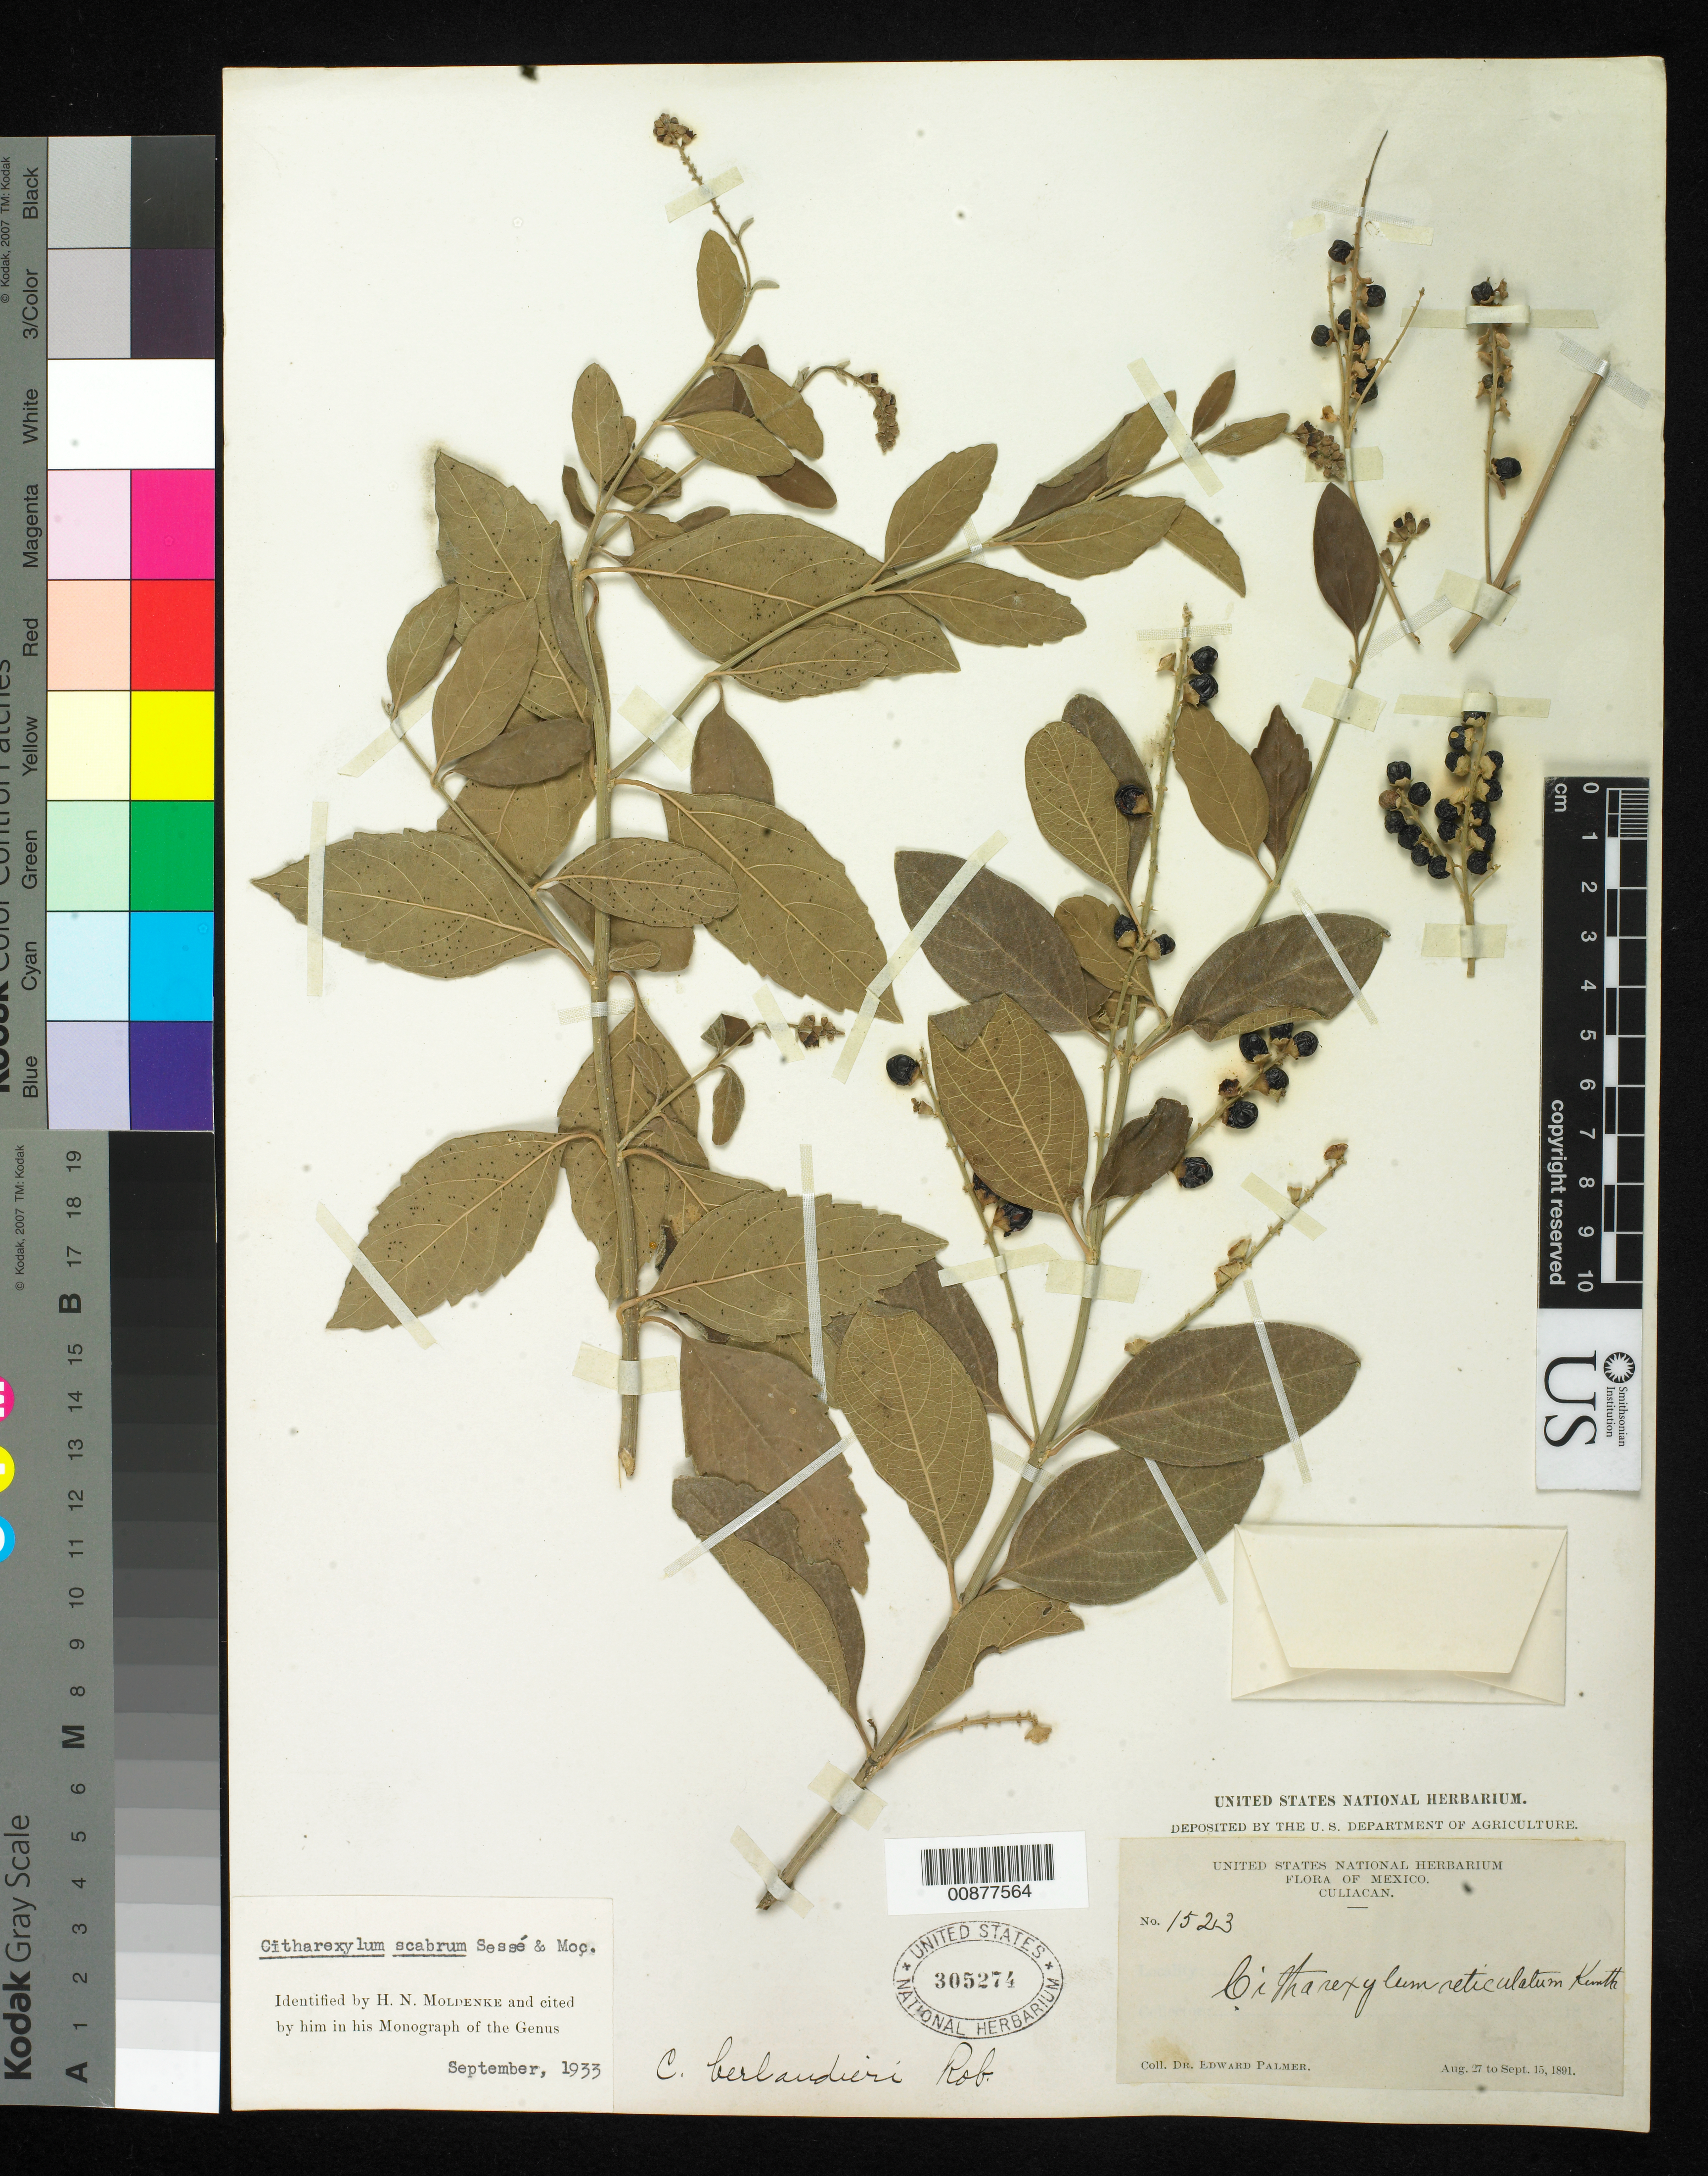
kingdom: Plantae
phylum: Tracheophyta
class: Magnoliopsida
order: Lamiales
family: Verbenaceae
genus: Citharexylum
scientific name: Citharexylum scabrum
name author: Moc. ex Sessé & D. Don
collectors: E. Palmer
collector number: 1523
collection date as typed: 27 Aug 1891 to 15 Sep 1891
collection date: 1891-08-27/1891-09-15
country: Mexico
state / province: Sinaloa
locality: Culiacan, Sinaloa.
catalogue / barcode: US 305274